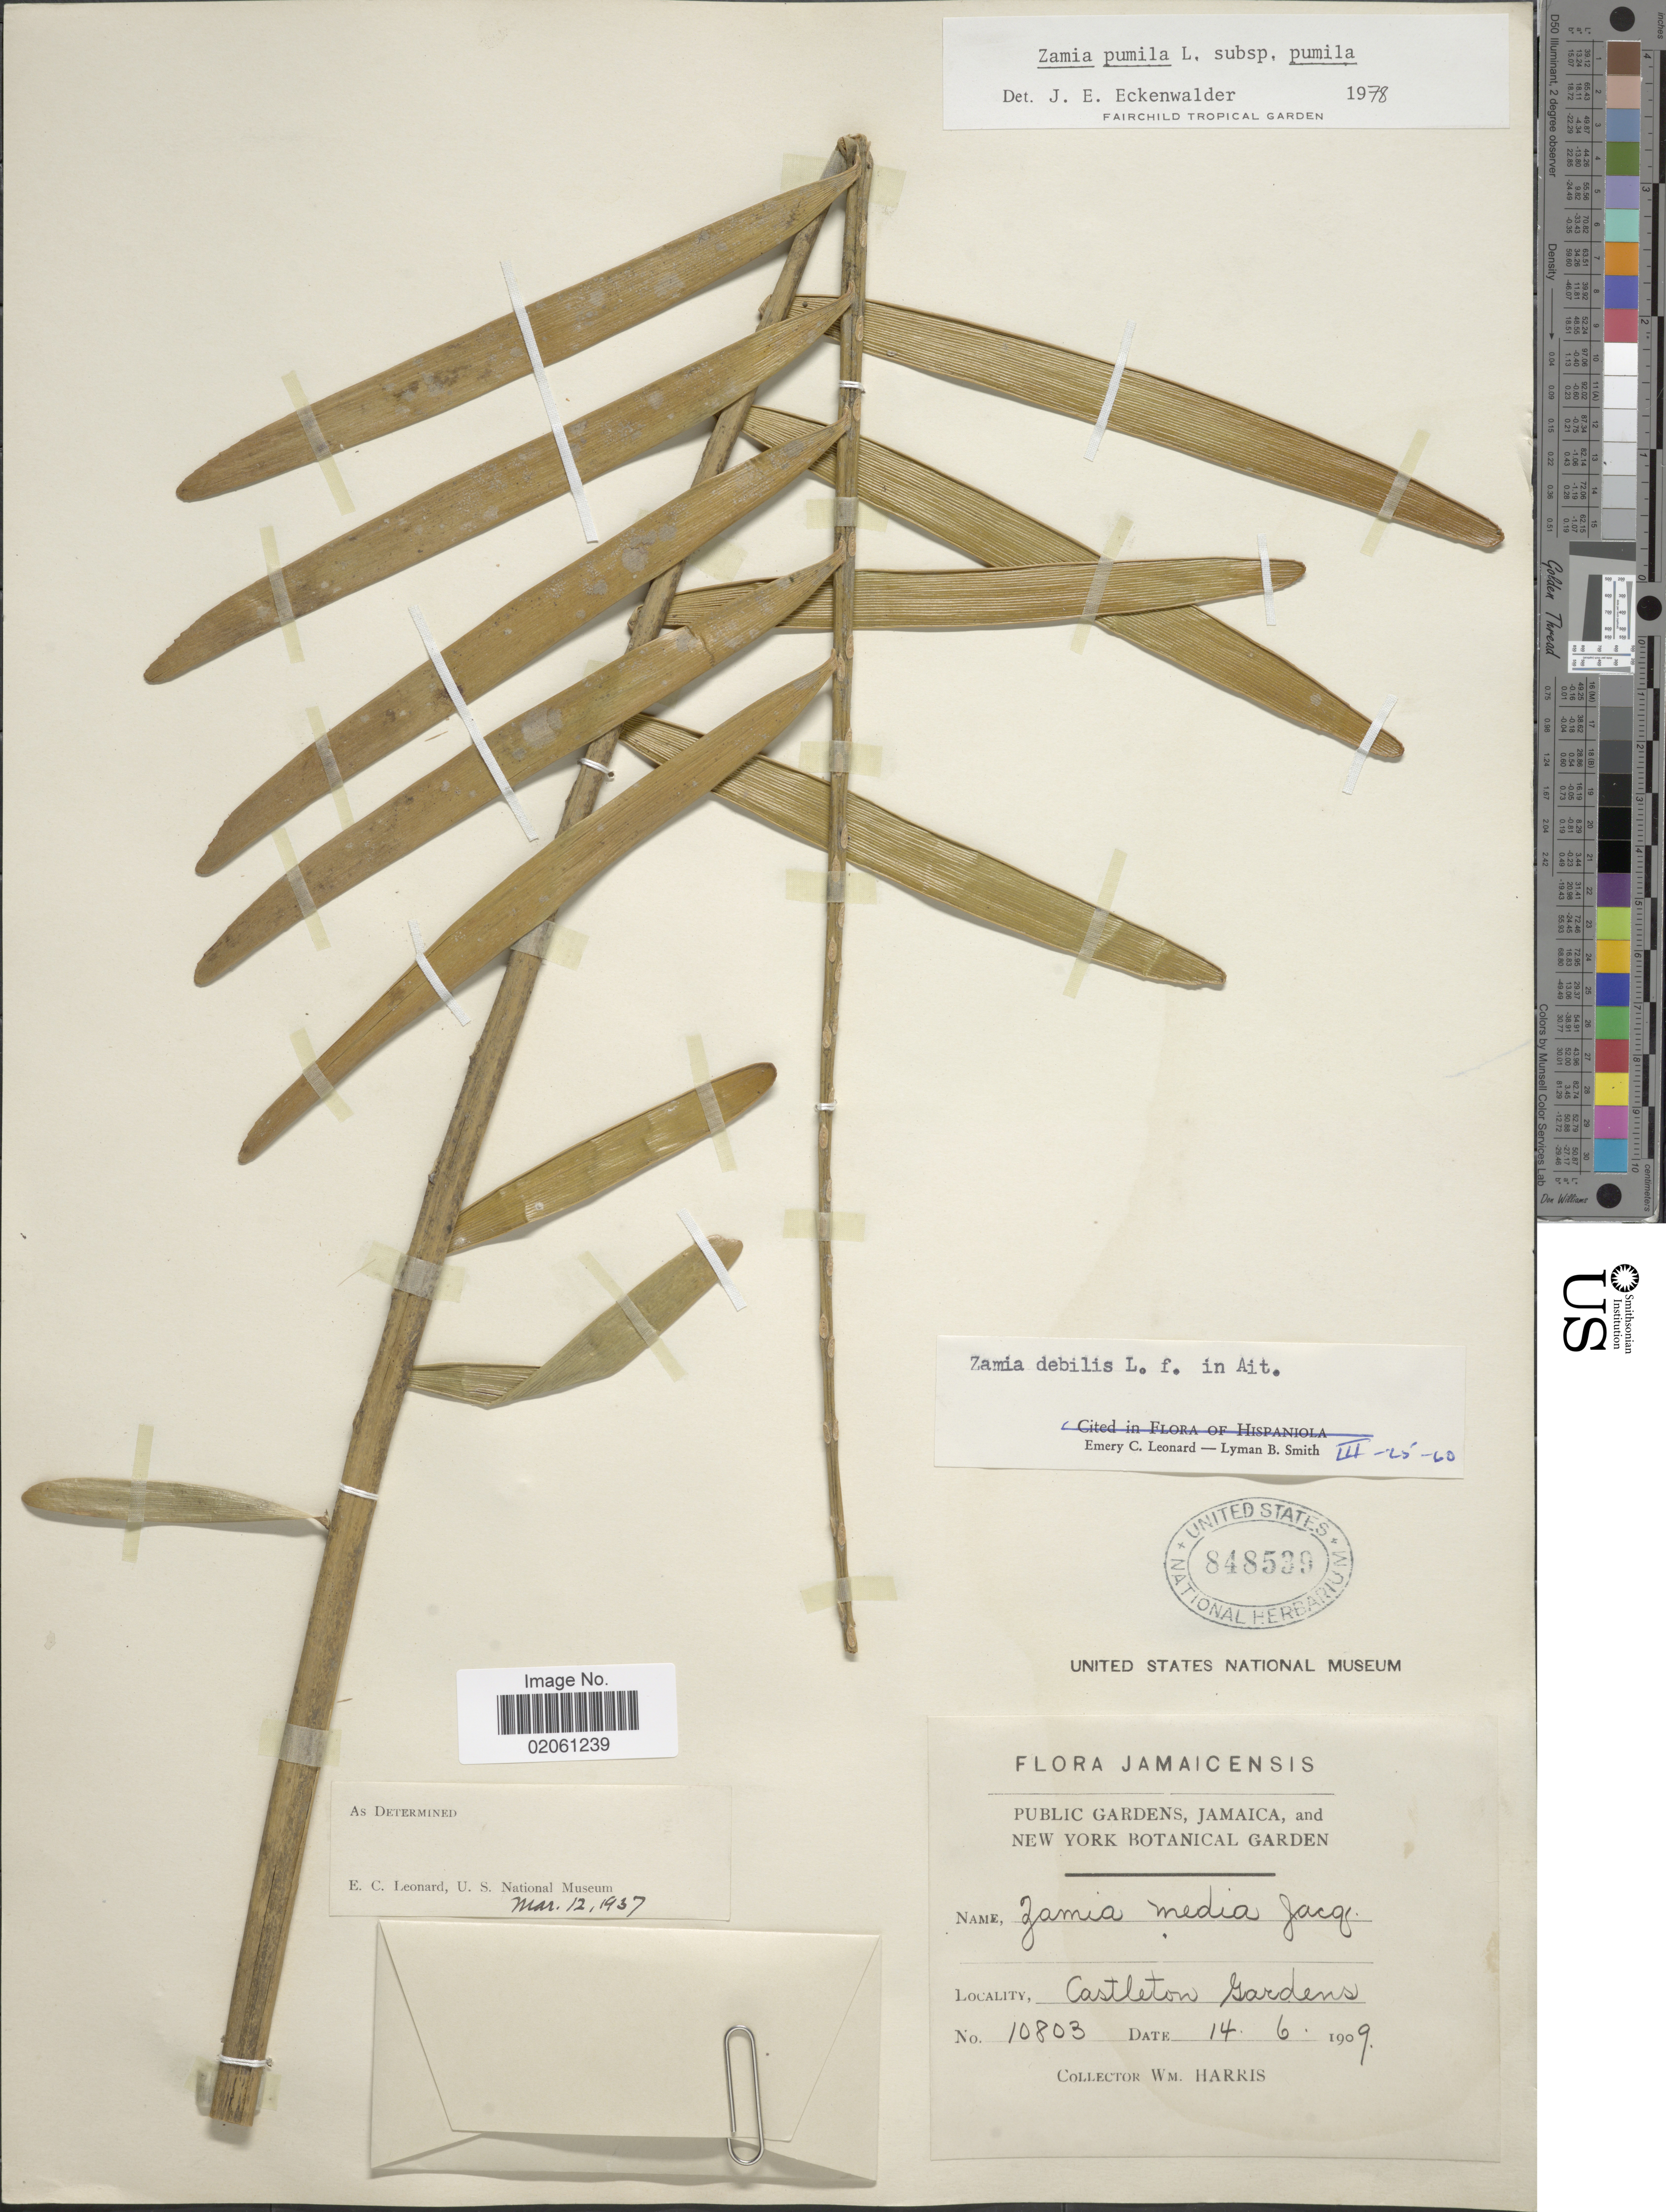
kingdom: Plantae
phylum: Tracheophyta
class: Cycadopsida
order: Cycadales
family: Zamiaceae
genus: Zamia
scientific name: Zamia pumila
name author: L.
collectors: W. H. Harris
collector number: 10803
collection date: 1909-06-14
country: Jamaica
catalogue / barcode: US 848539